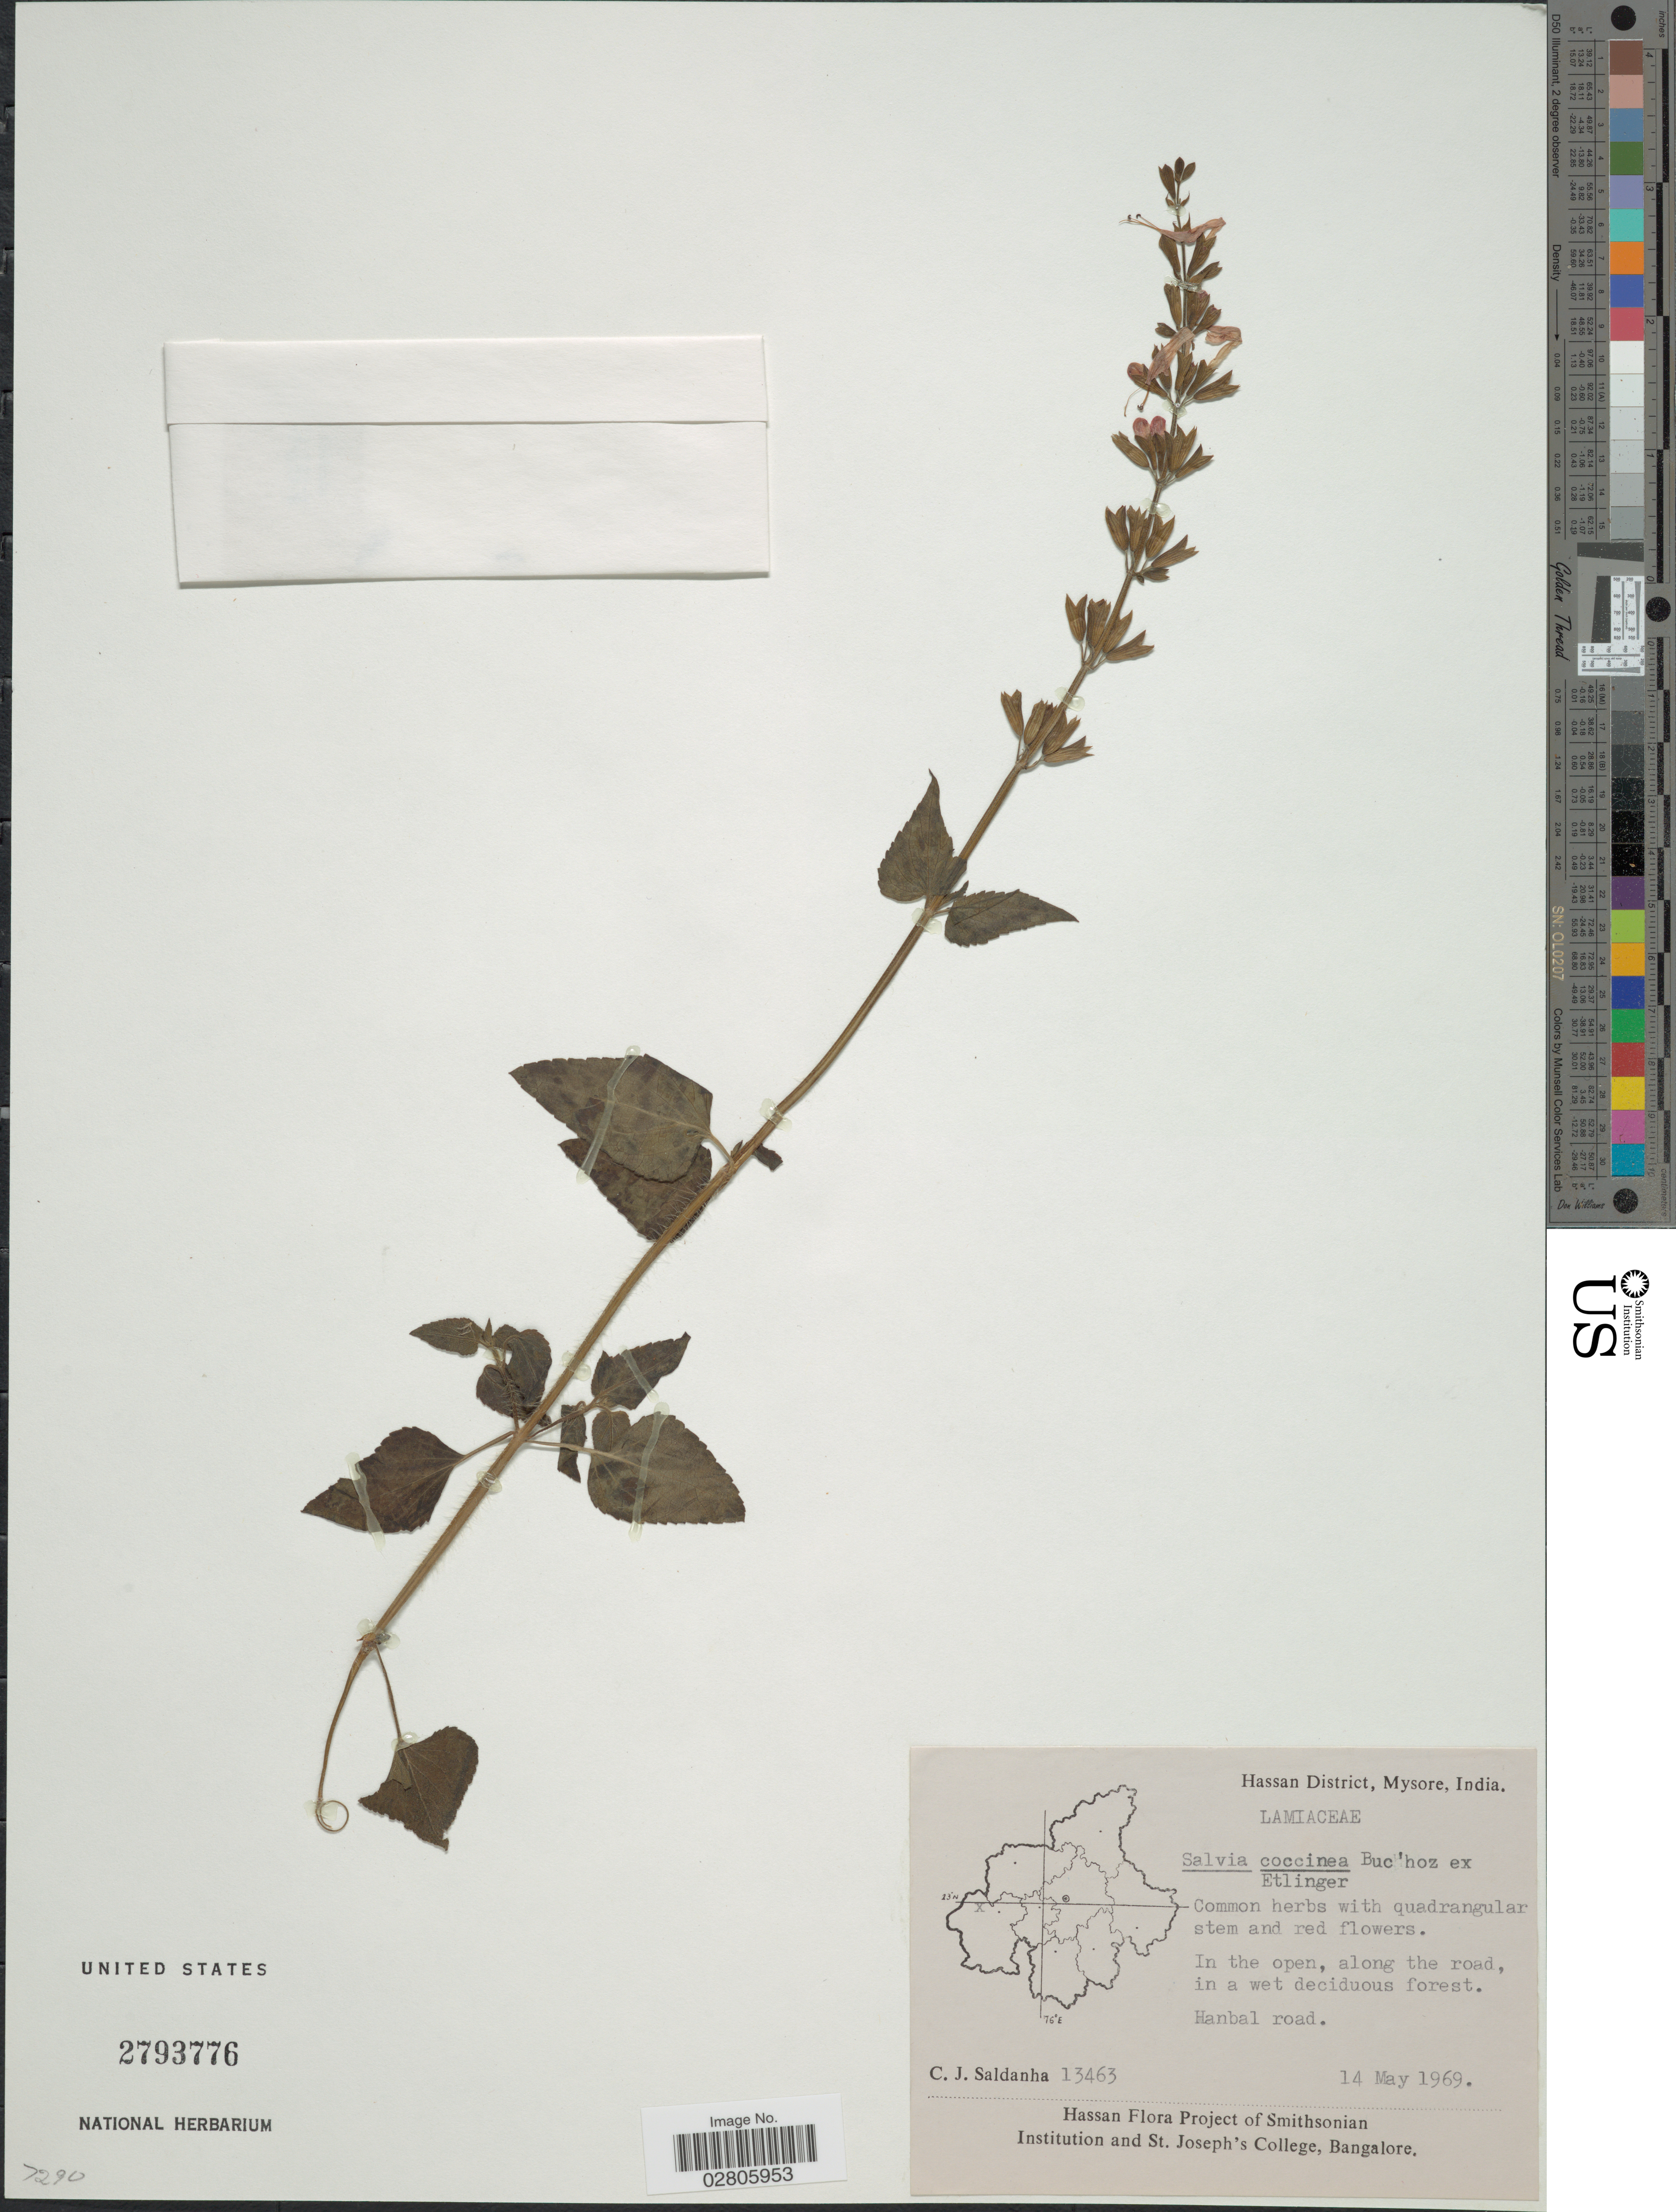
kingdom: Plantae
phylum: Tracheophyta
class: Magnoliopsida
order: Lamiales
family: Lamiaceae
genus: Salvia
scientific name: Salvia coccinea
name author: Etlinger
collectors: C. J. Saldanha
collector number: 13463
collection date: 1969-05-14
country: India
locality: Hassan District, Mysore. Hanbal road.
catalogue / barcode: US 2793776